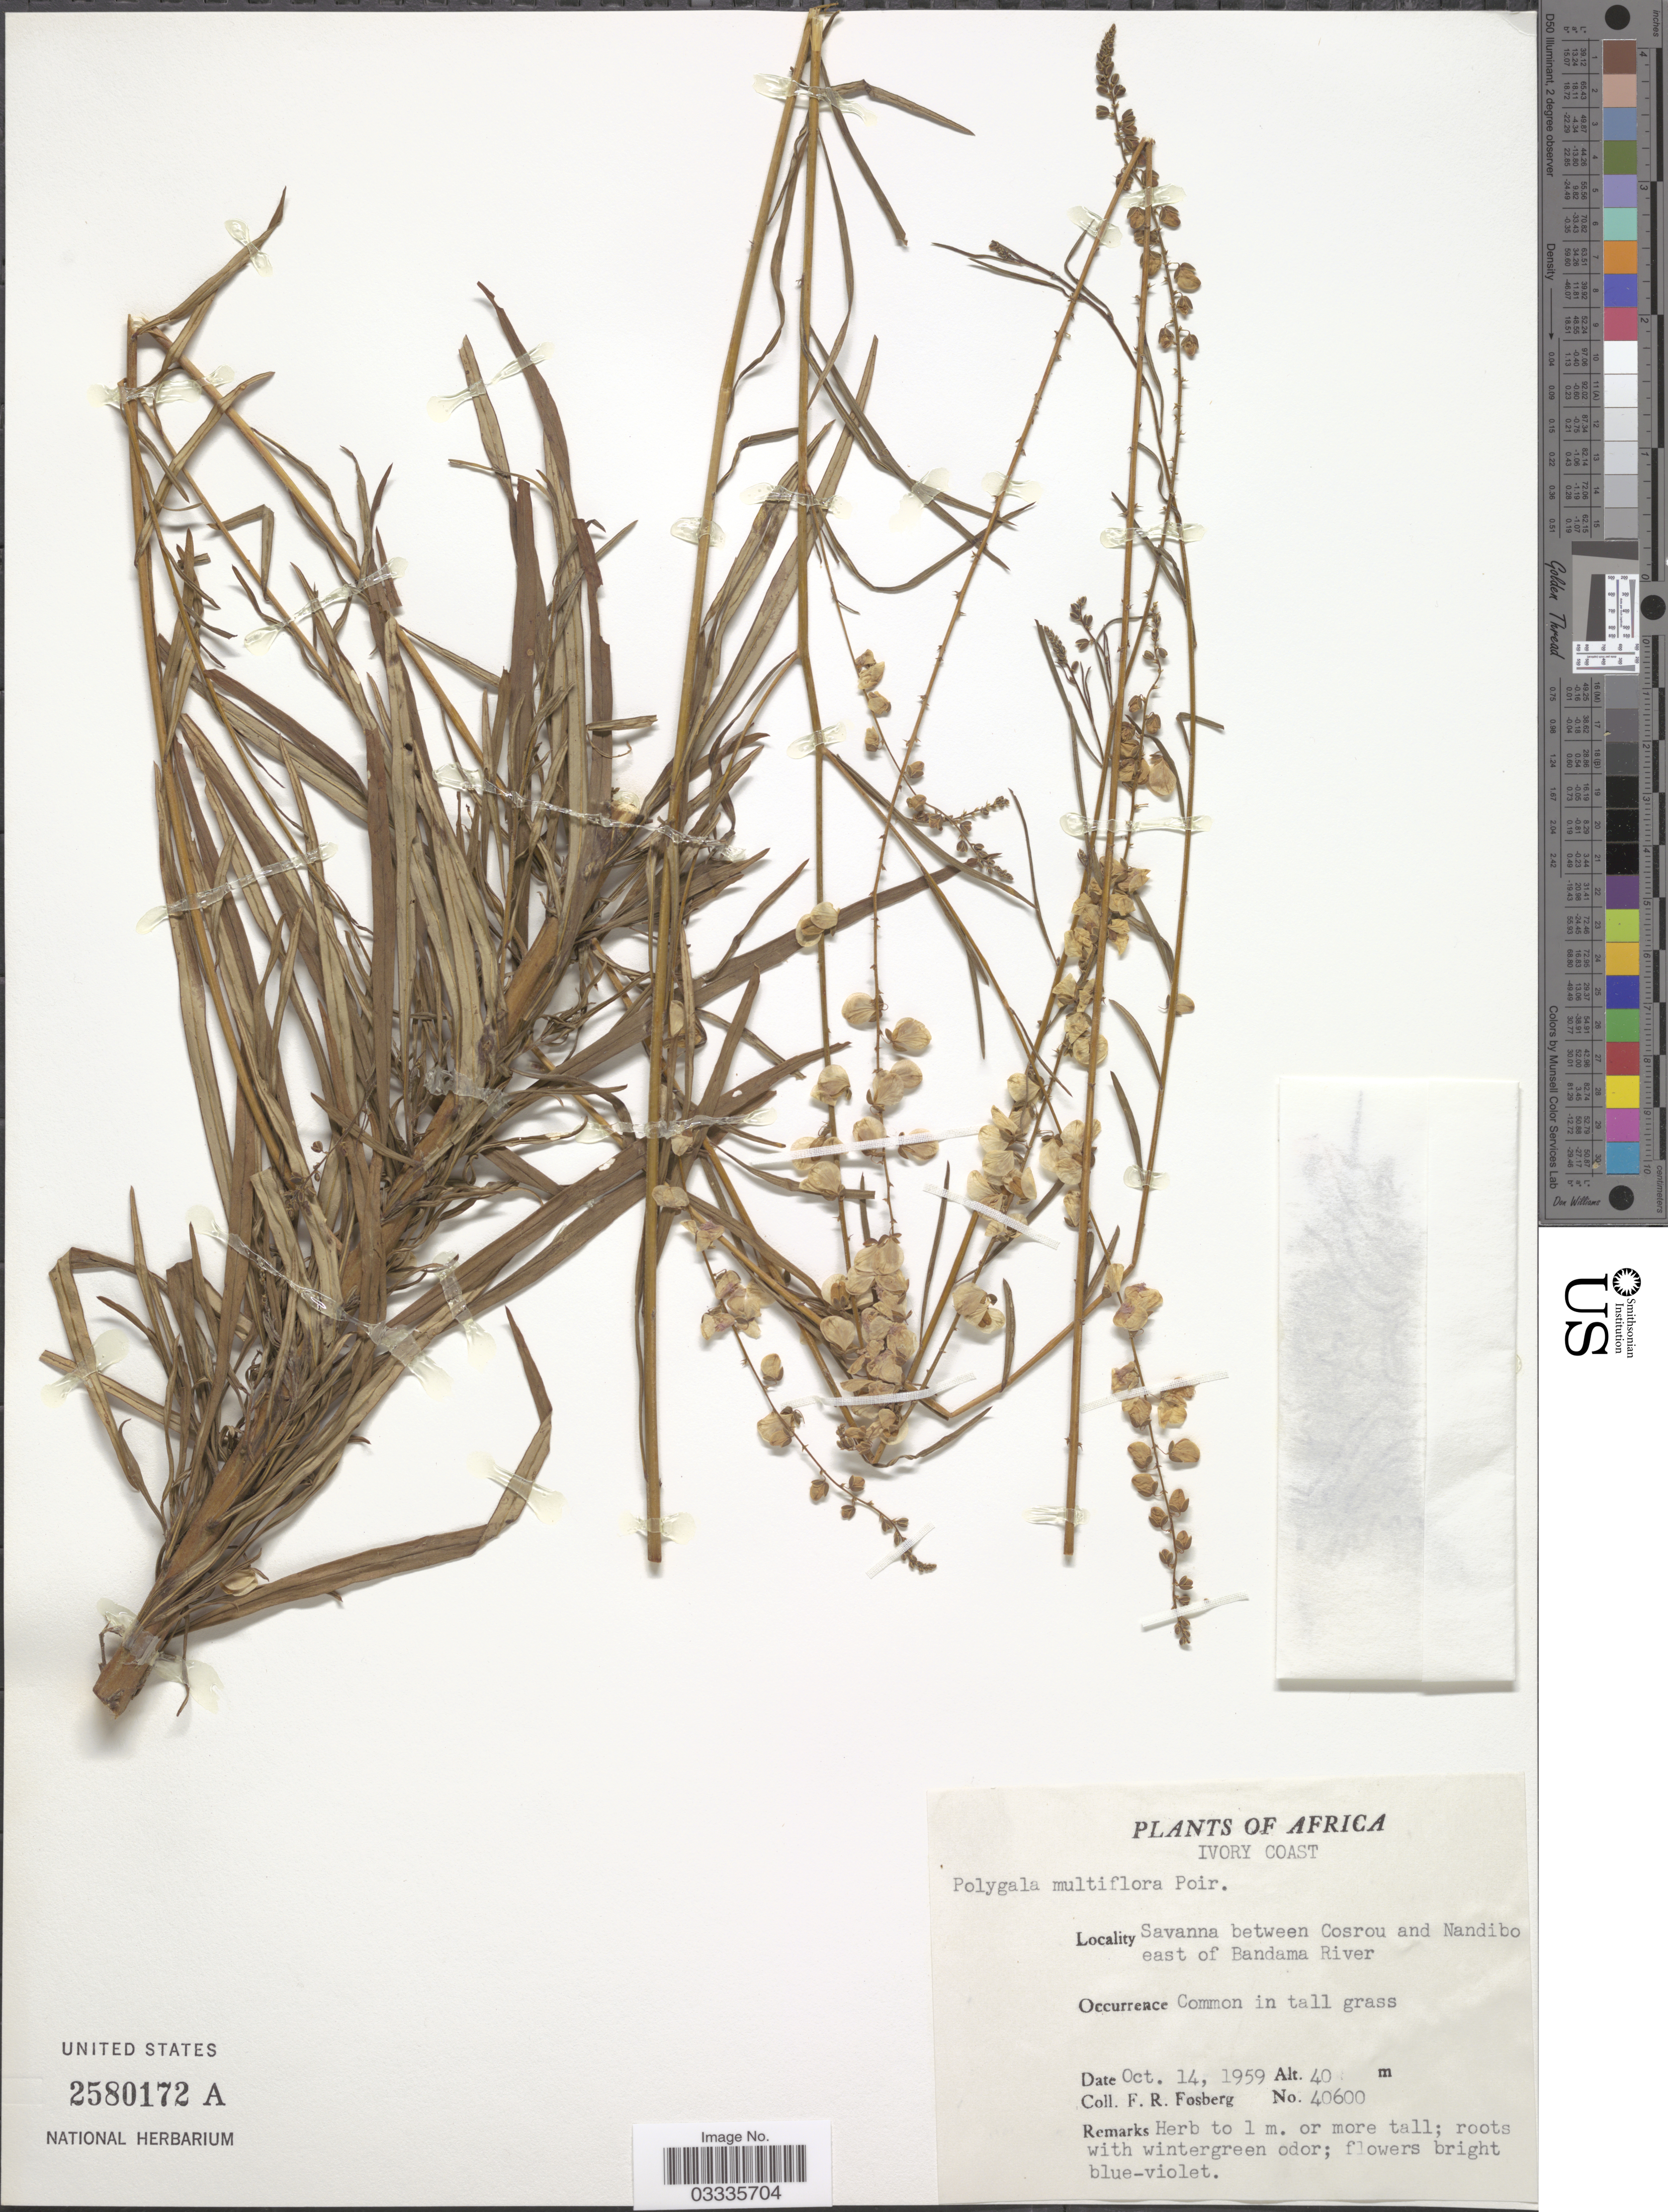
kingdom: Plantae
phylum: Tracheophyta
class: Magnoliopsida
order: Fabales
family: Polygalaceae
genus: Polygala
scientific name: Polygala multiflora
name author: Poir.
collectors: F. R. Fosberg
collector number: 40600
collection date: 1959-10-14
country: Ivory Coast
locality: Savanna between Cosrou and Nandibo east of Bandama River.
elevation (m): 40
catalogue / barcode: US 2580172A